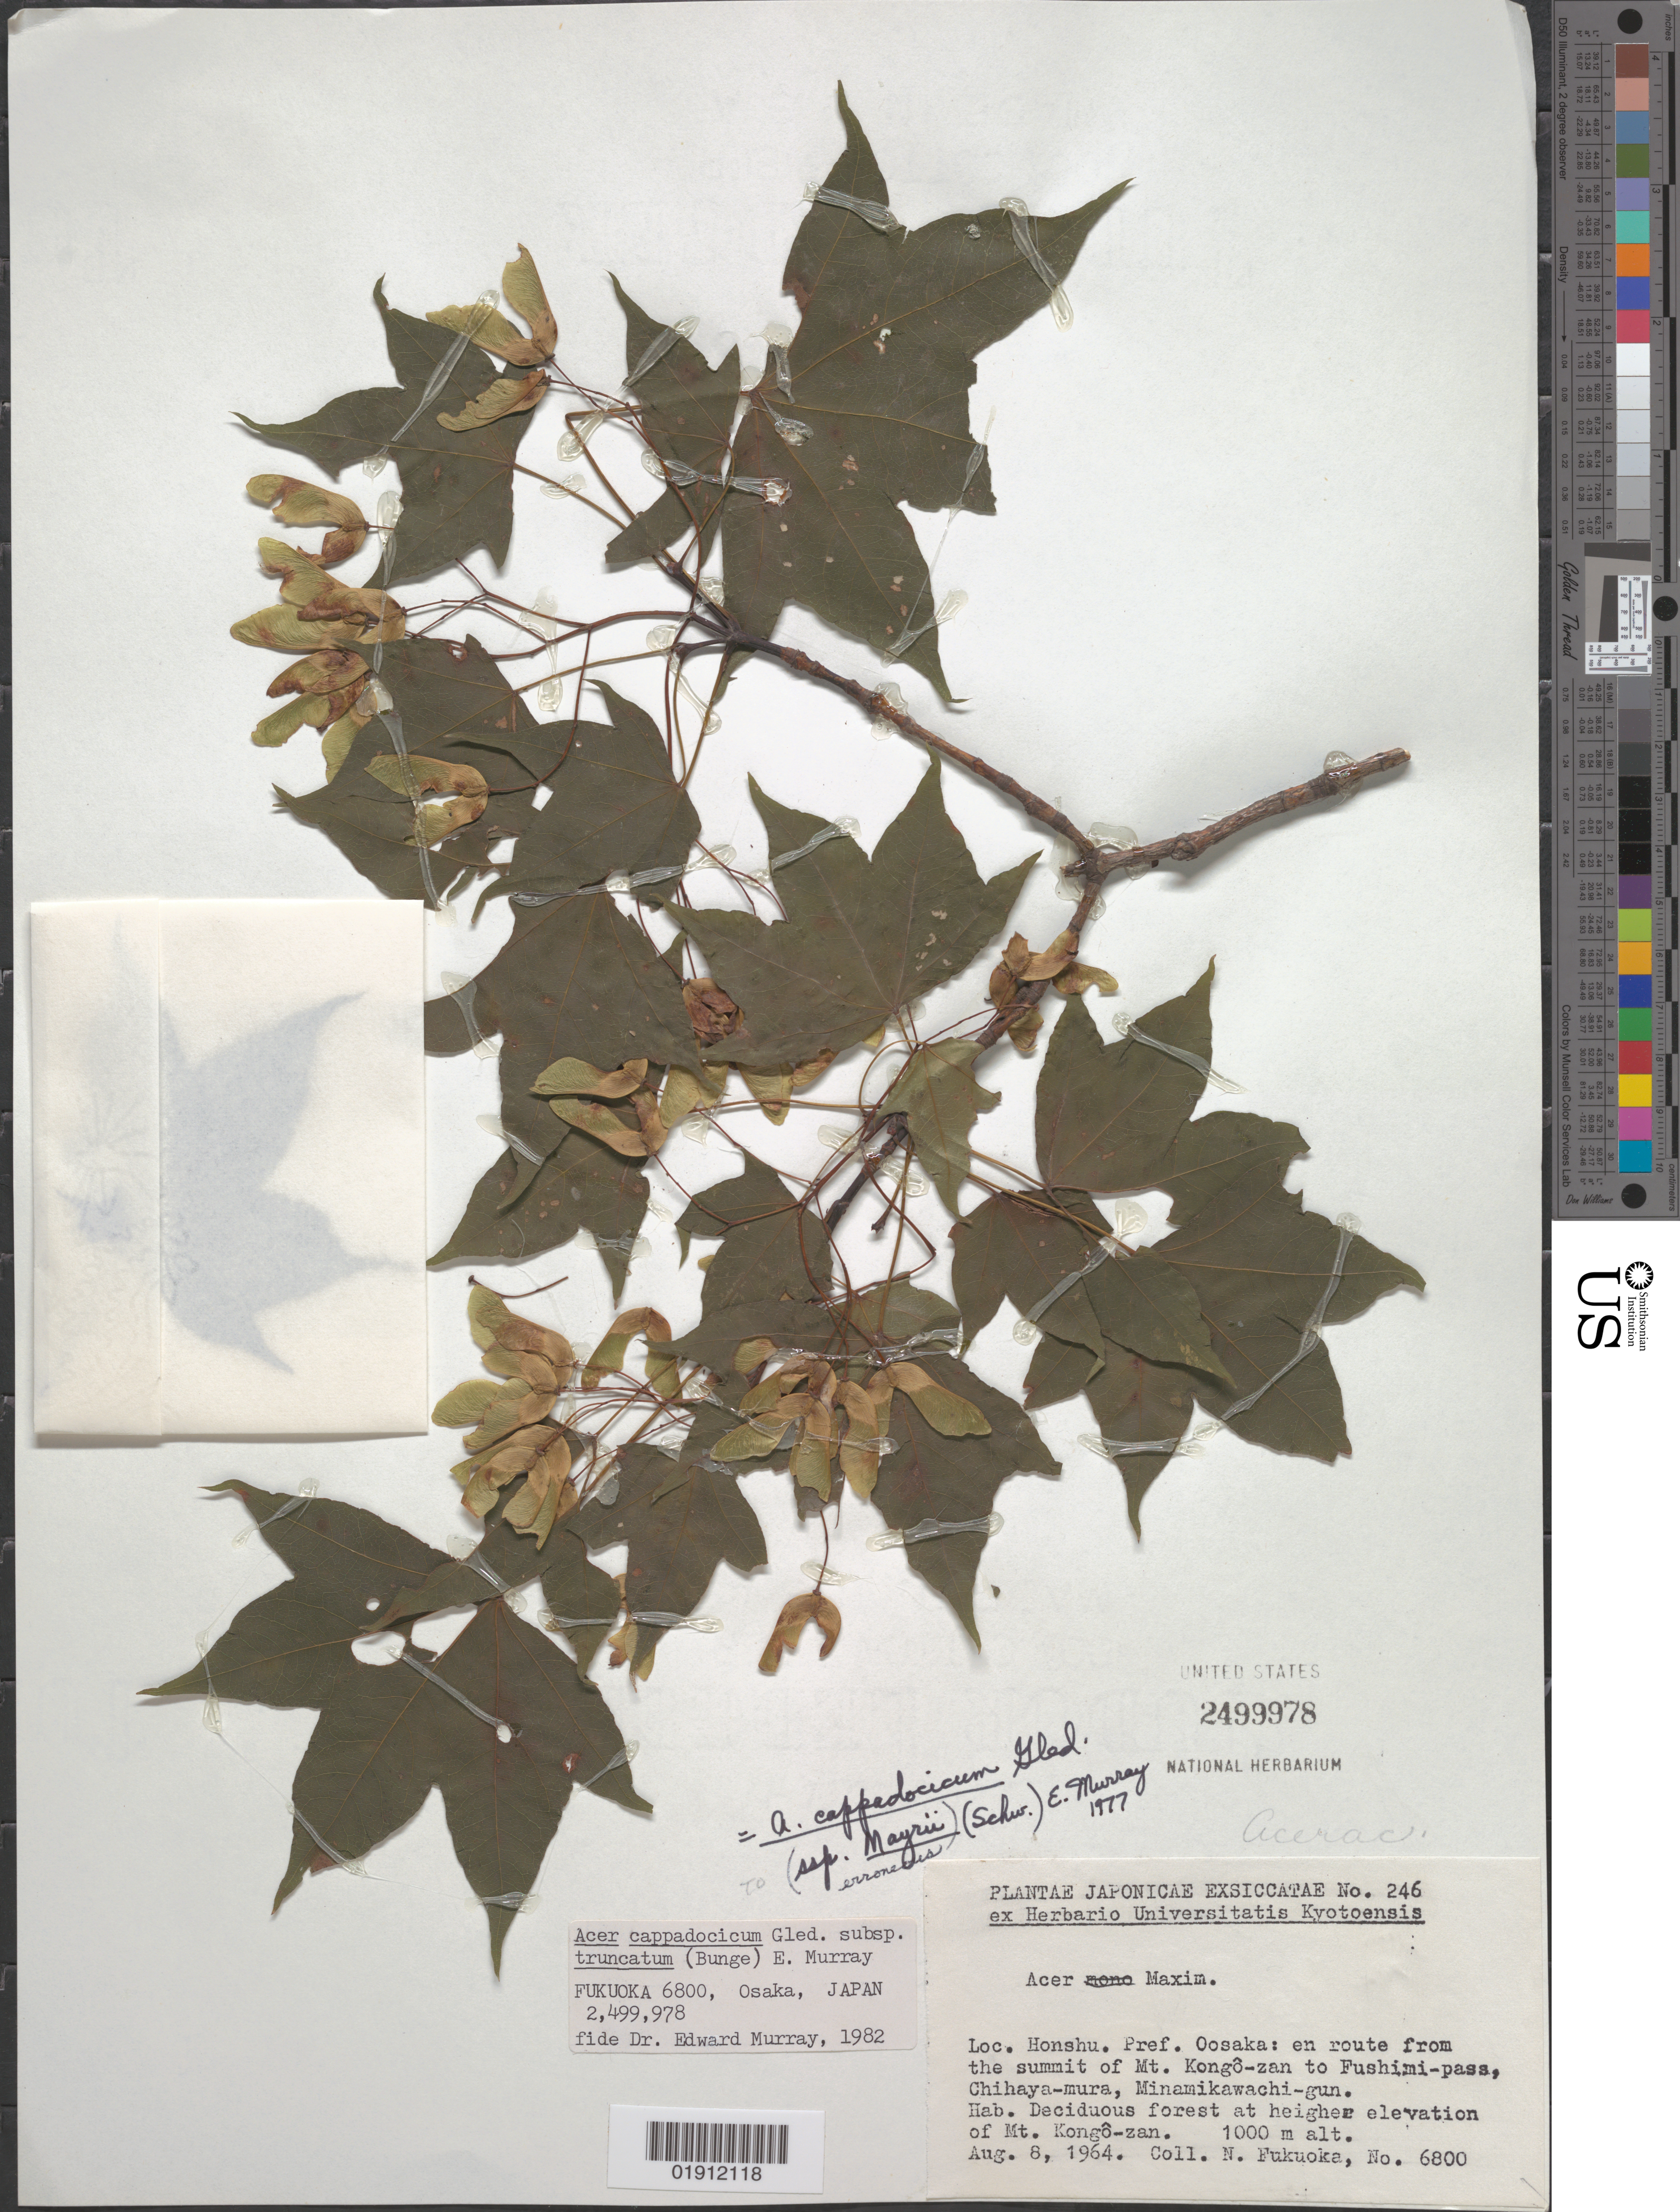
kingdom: Plantae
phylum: Tracheophyta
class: Magnoliopsida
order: Sapindales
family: Sapindaceae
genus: Acer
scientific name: Acer cappadocicum subsp. truncatum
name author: (Bunge) A.E. Murray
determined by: Murray, Edward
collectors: N. Fukuoka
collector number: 6800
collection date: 1964-08-08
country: Japan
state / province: Osaka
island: Honshu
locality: Pref. Oosaka [Osaka], en route from summit of Mt. Kongô-zan to Fushimi-pass, Chihaya-mura, Minamikawachi-gun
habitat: Deciduous forest at higher elevation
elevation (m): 1000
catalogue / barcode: US 2499978